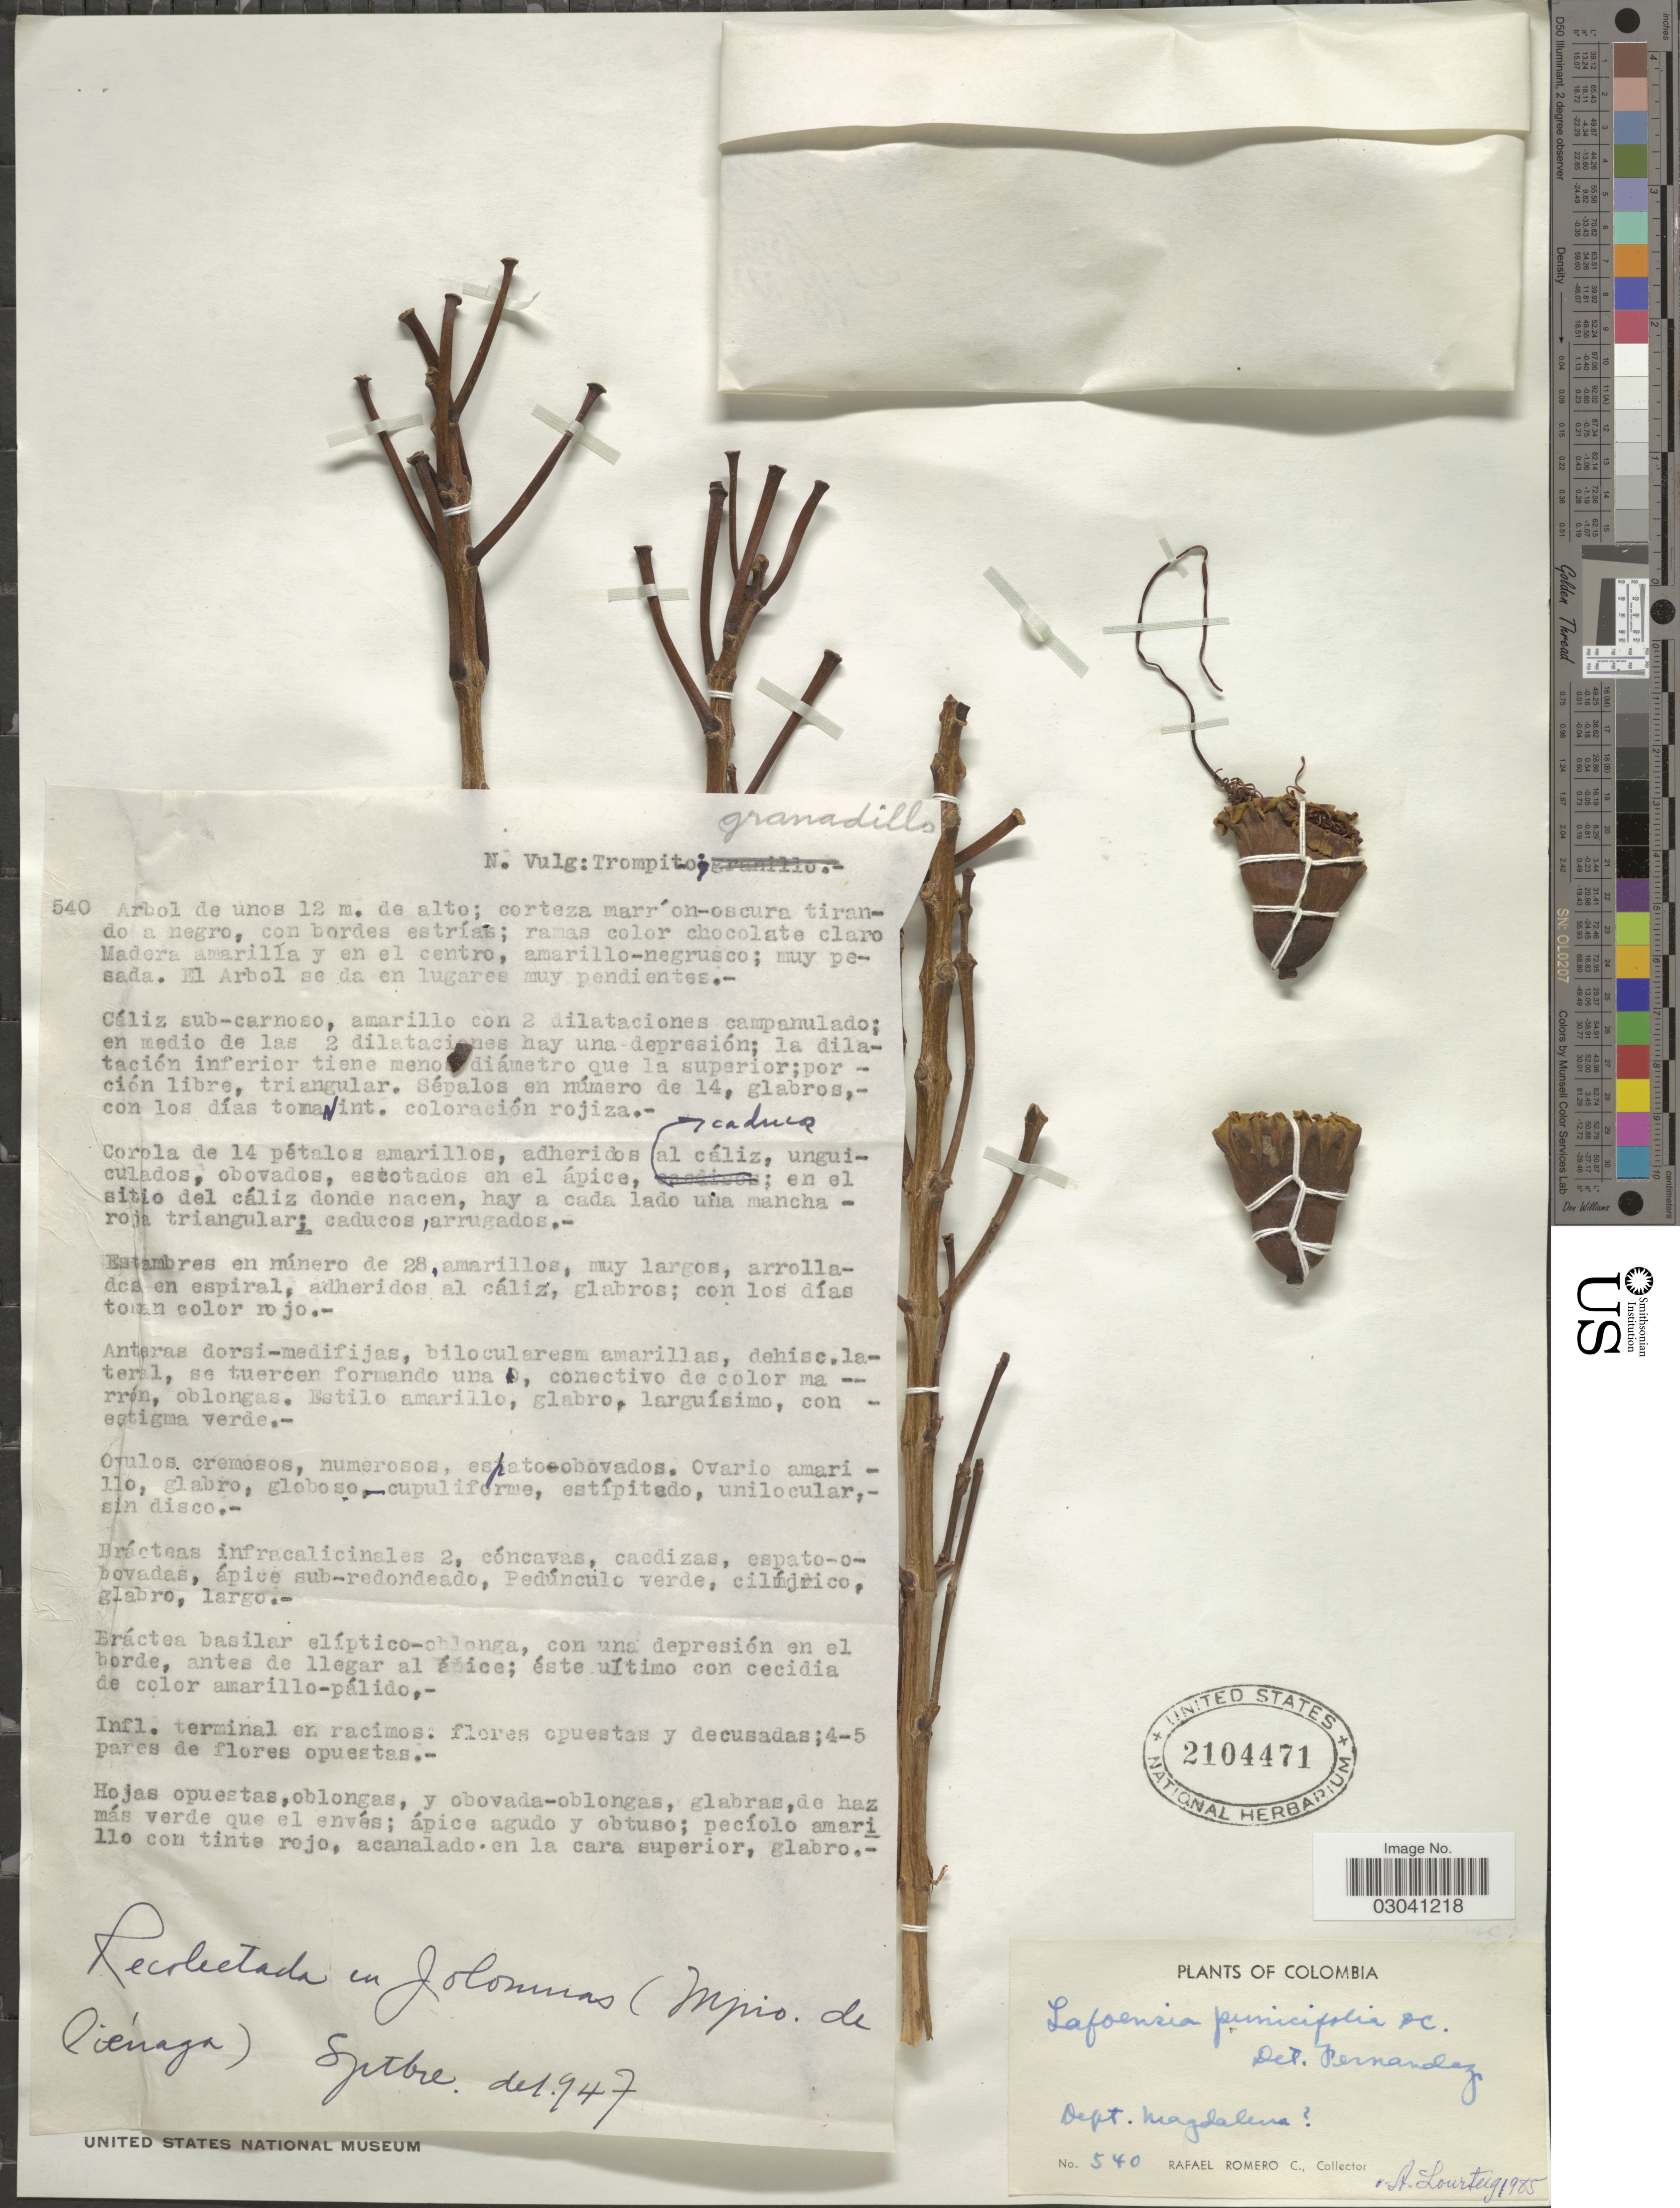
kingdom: Plantae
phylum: Tracheophyta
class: Magnoliopsida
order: Myrtales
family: Lythraceae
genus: Lafoensia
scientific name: Lafoensia punicifolia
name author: DC.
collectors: R. Romero Castañeda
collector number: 540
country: Colombia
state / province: Magdalena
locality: Dept. Magdalena [unsure placement].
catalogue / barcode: US 2104471